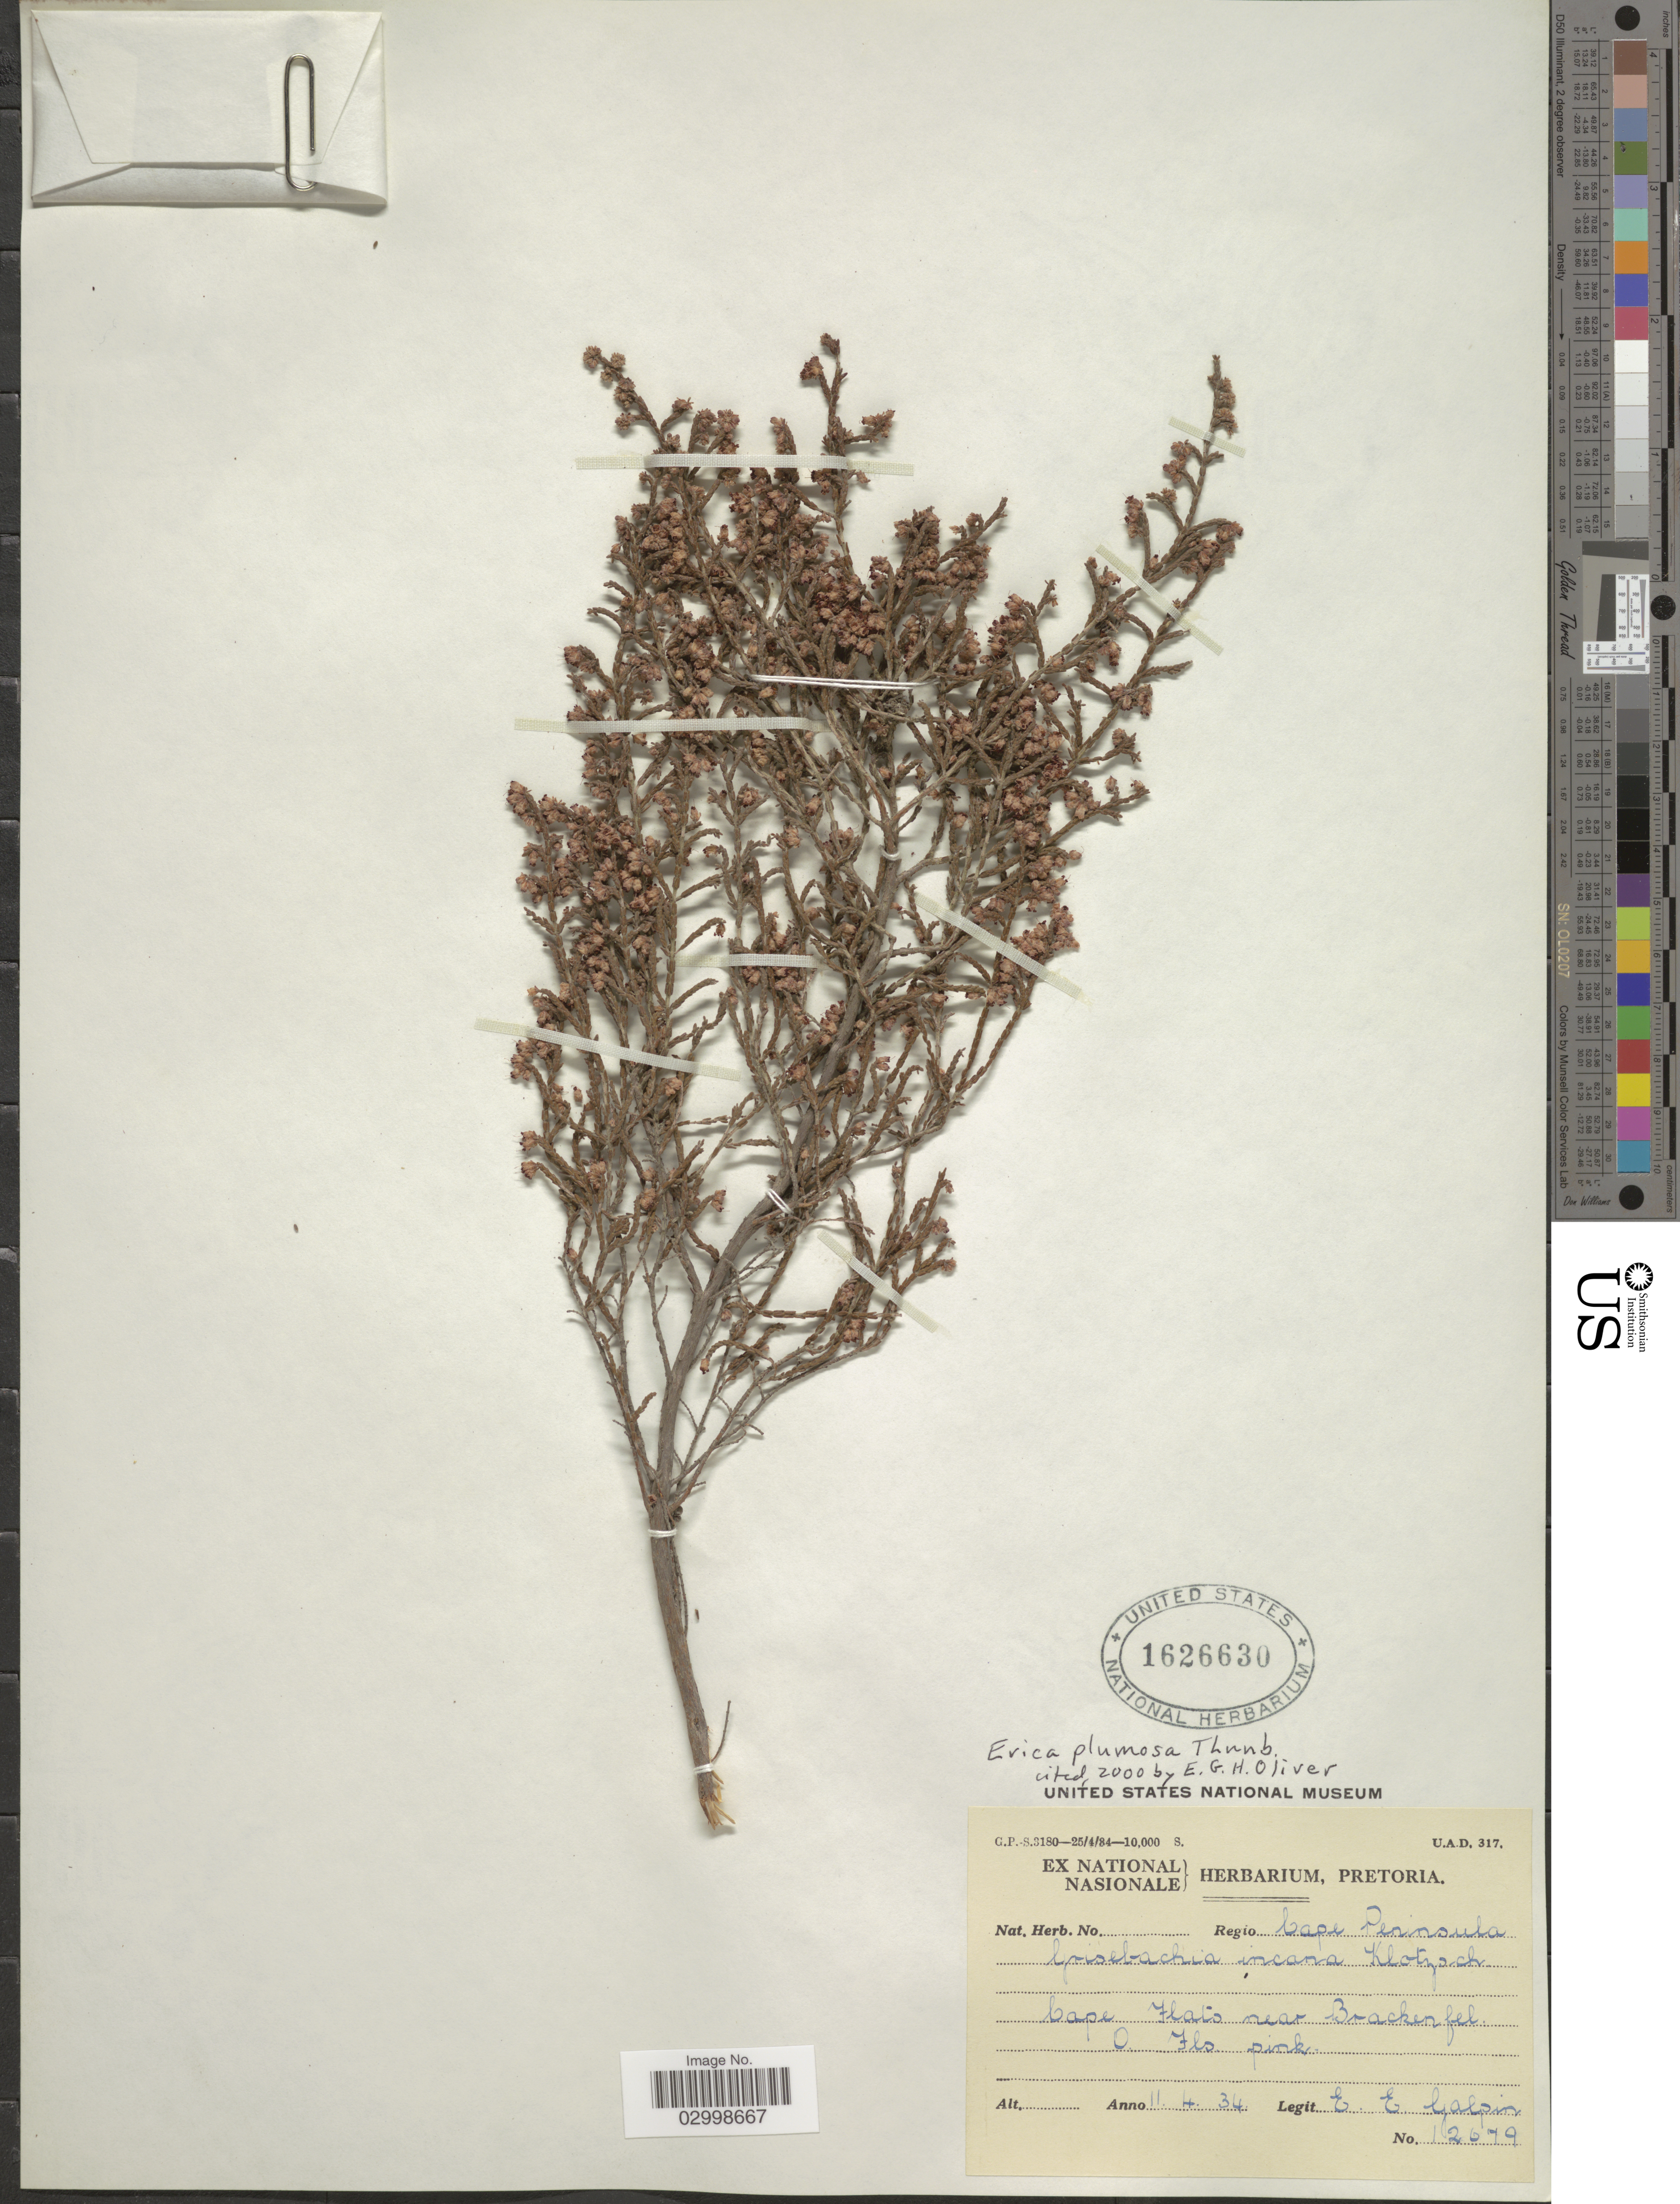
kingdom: Plantae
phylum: Tracheophyta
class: Magnoliopsida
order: Ericales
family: Ericaceae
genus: Erica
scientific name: Erica plumosa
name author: Thunb.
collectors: E. Galpin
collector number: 12679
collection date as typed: Transcribed d/m/y: 11/4/34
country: South Africa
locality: Regio Cape Peninsula. Cape Flats near Brackenfel.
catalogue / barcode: US 1626630